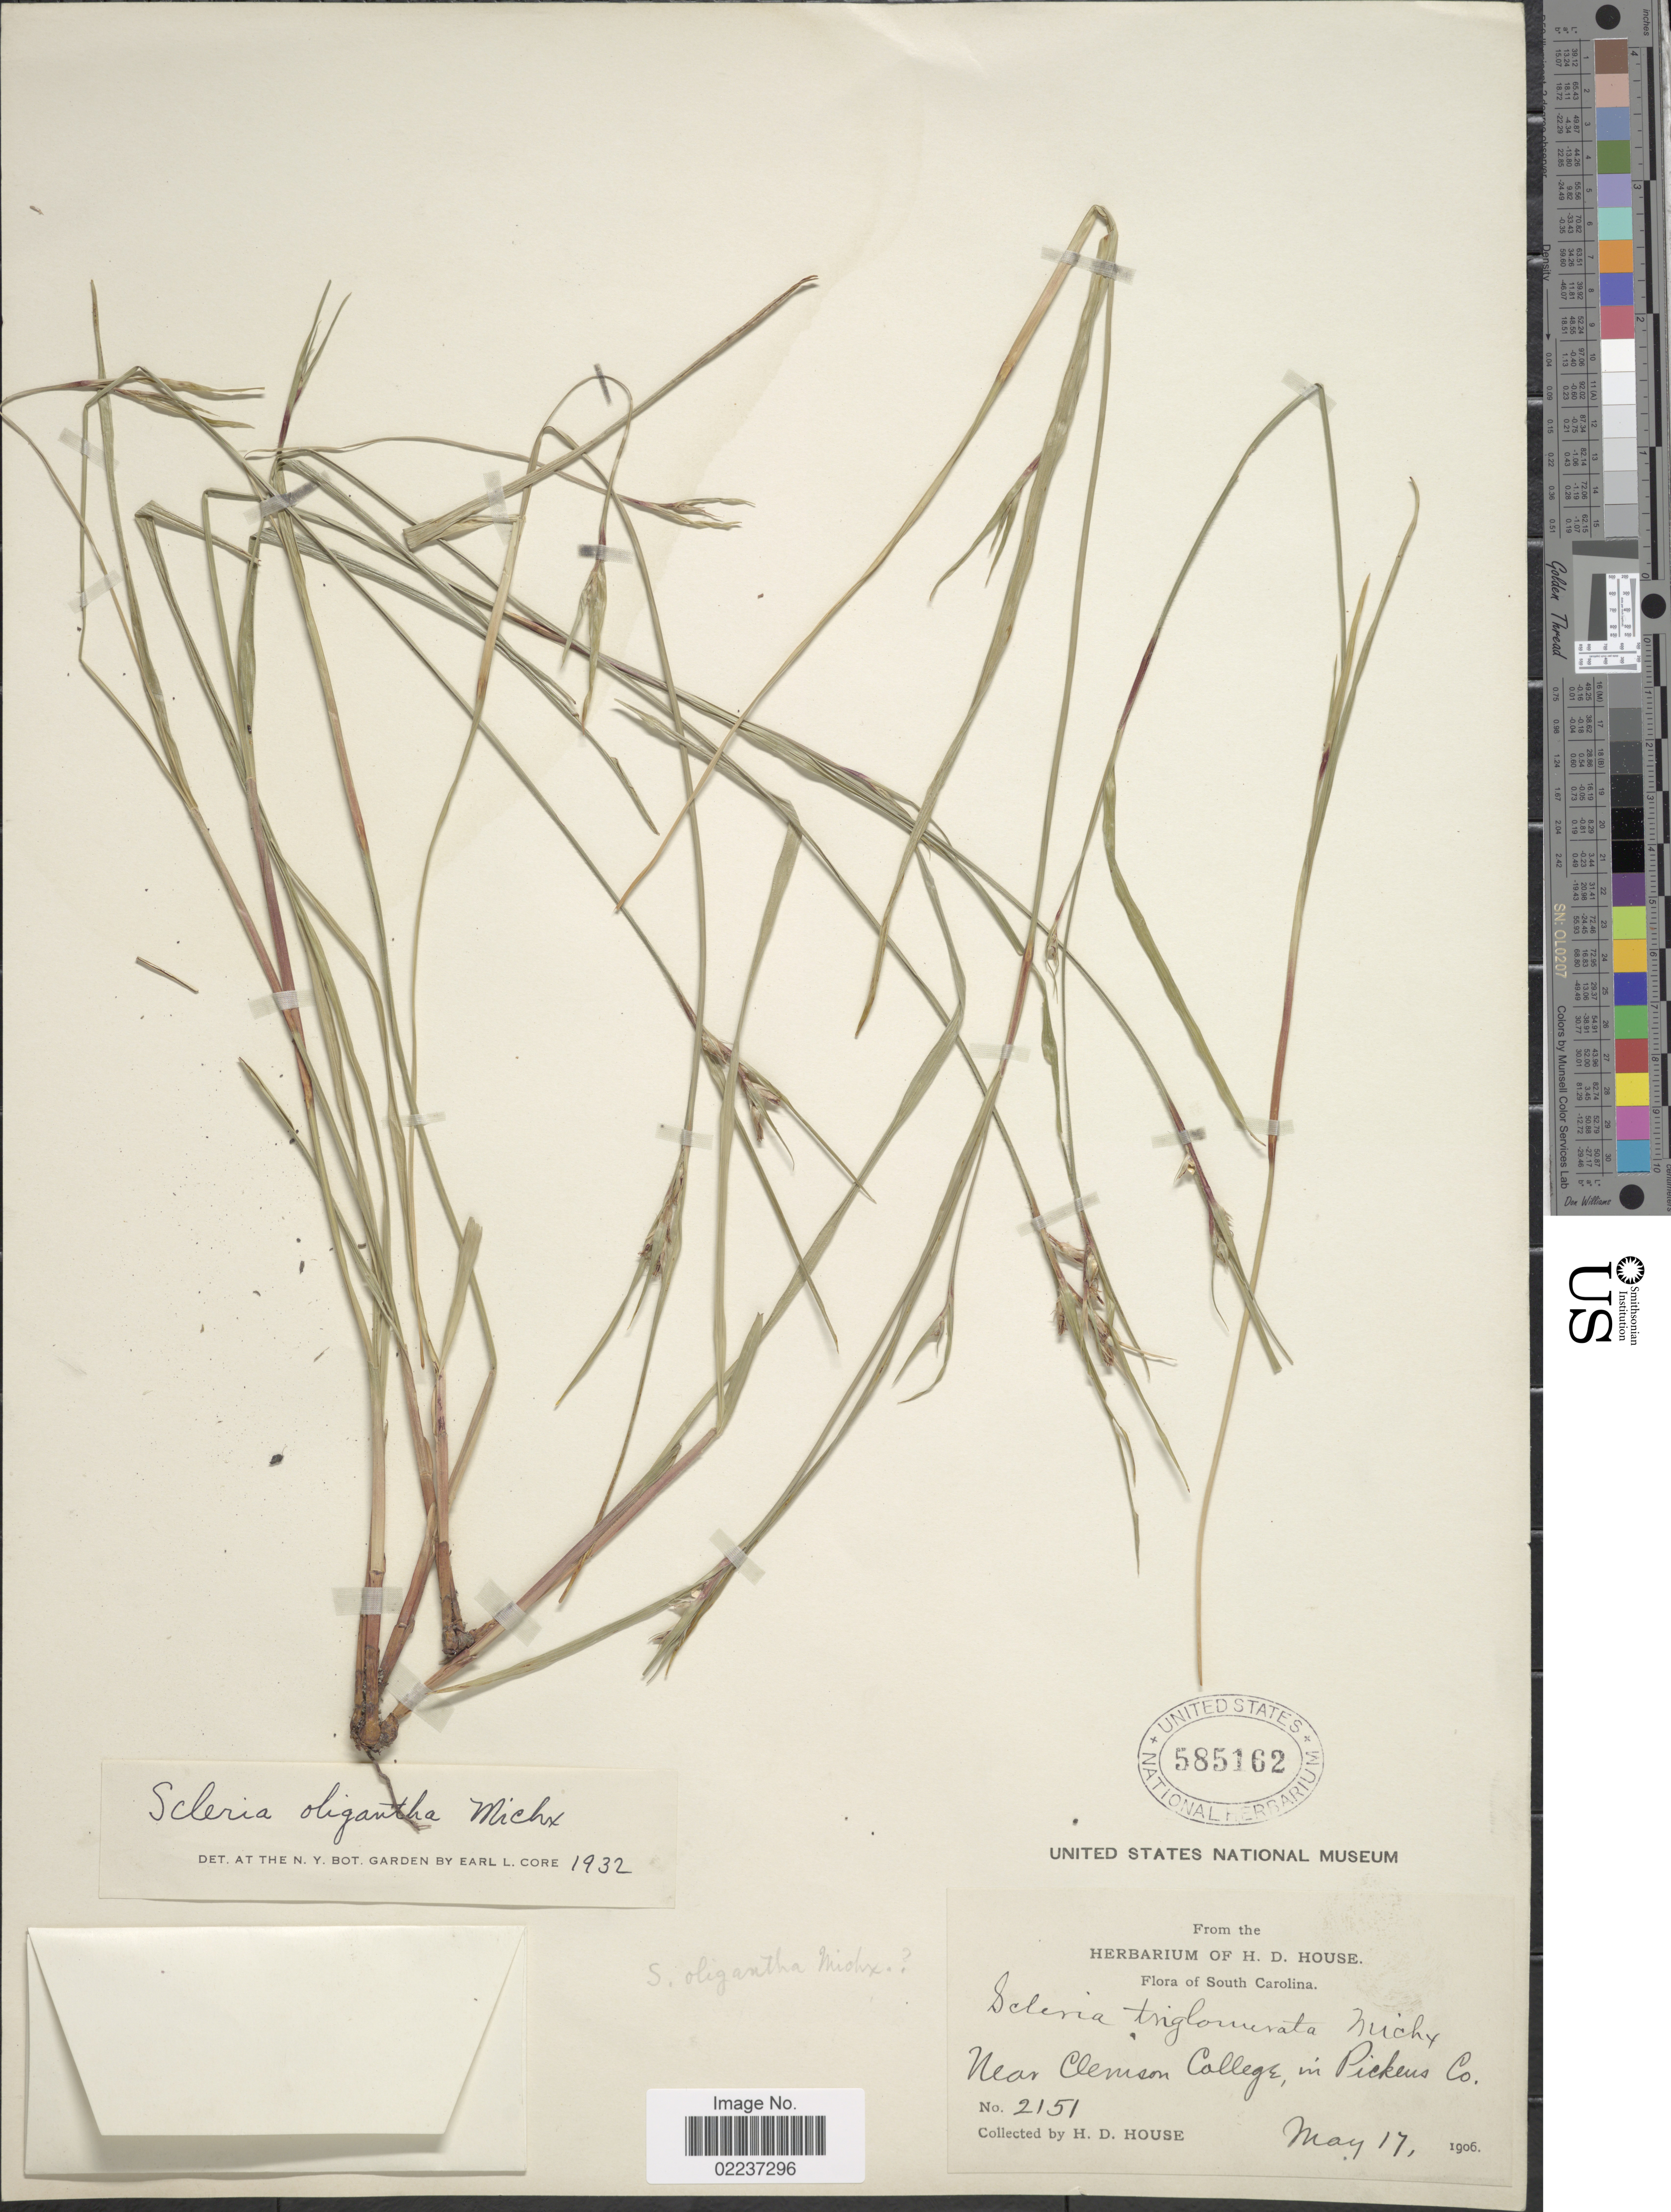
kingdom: Plantae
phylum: Tracheophyta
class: Liliopsida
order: Poales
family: Cyperaceae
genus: Scleria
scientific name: Scleria oligantha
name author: Michx.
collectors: H. D. House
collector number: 2151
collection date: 1906-05-17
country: United States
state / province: South Carolina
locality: Near Clemson College, in Pickens Co.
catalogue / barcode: US 585162